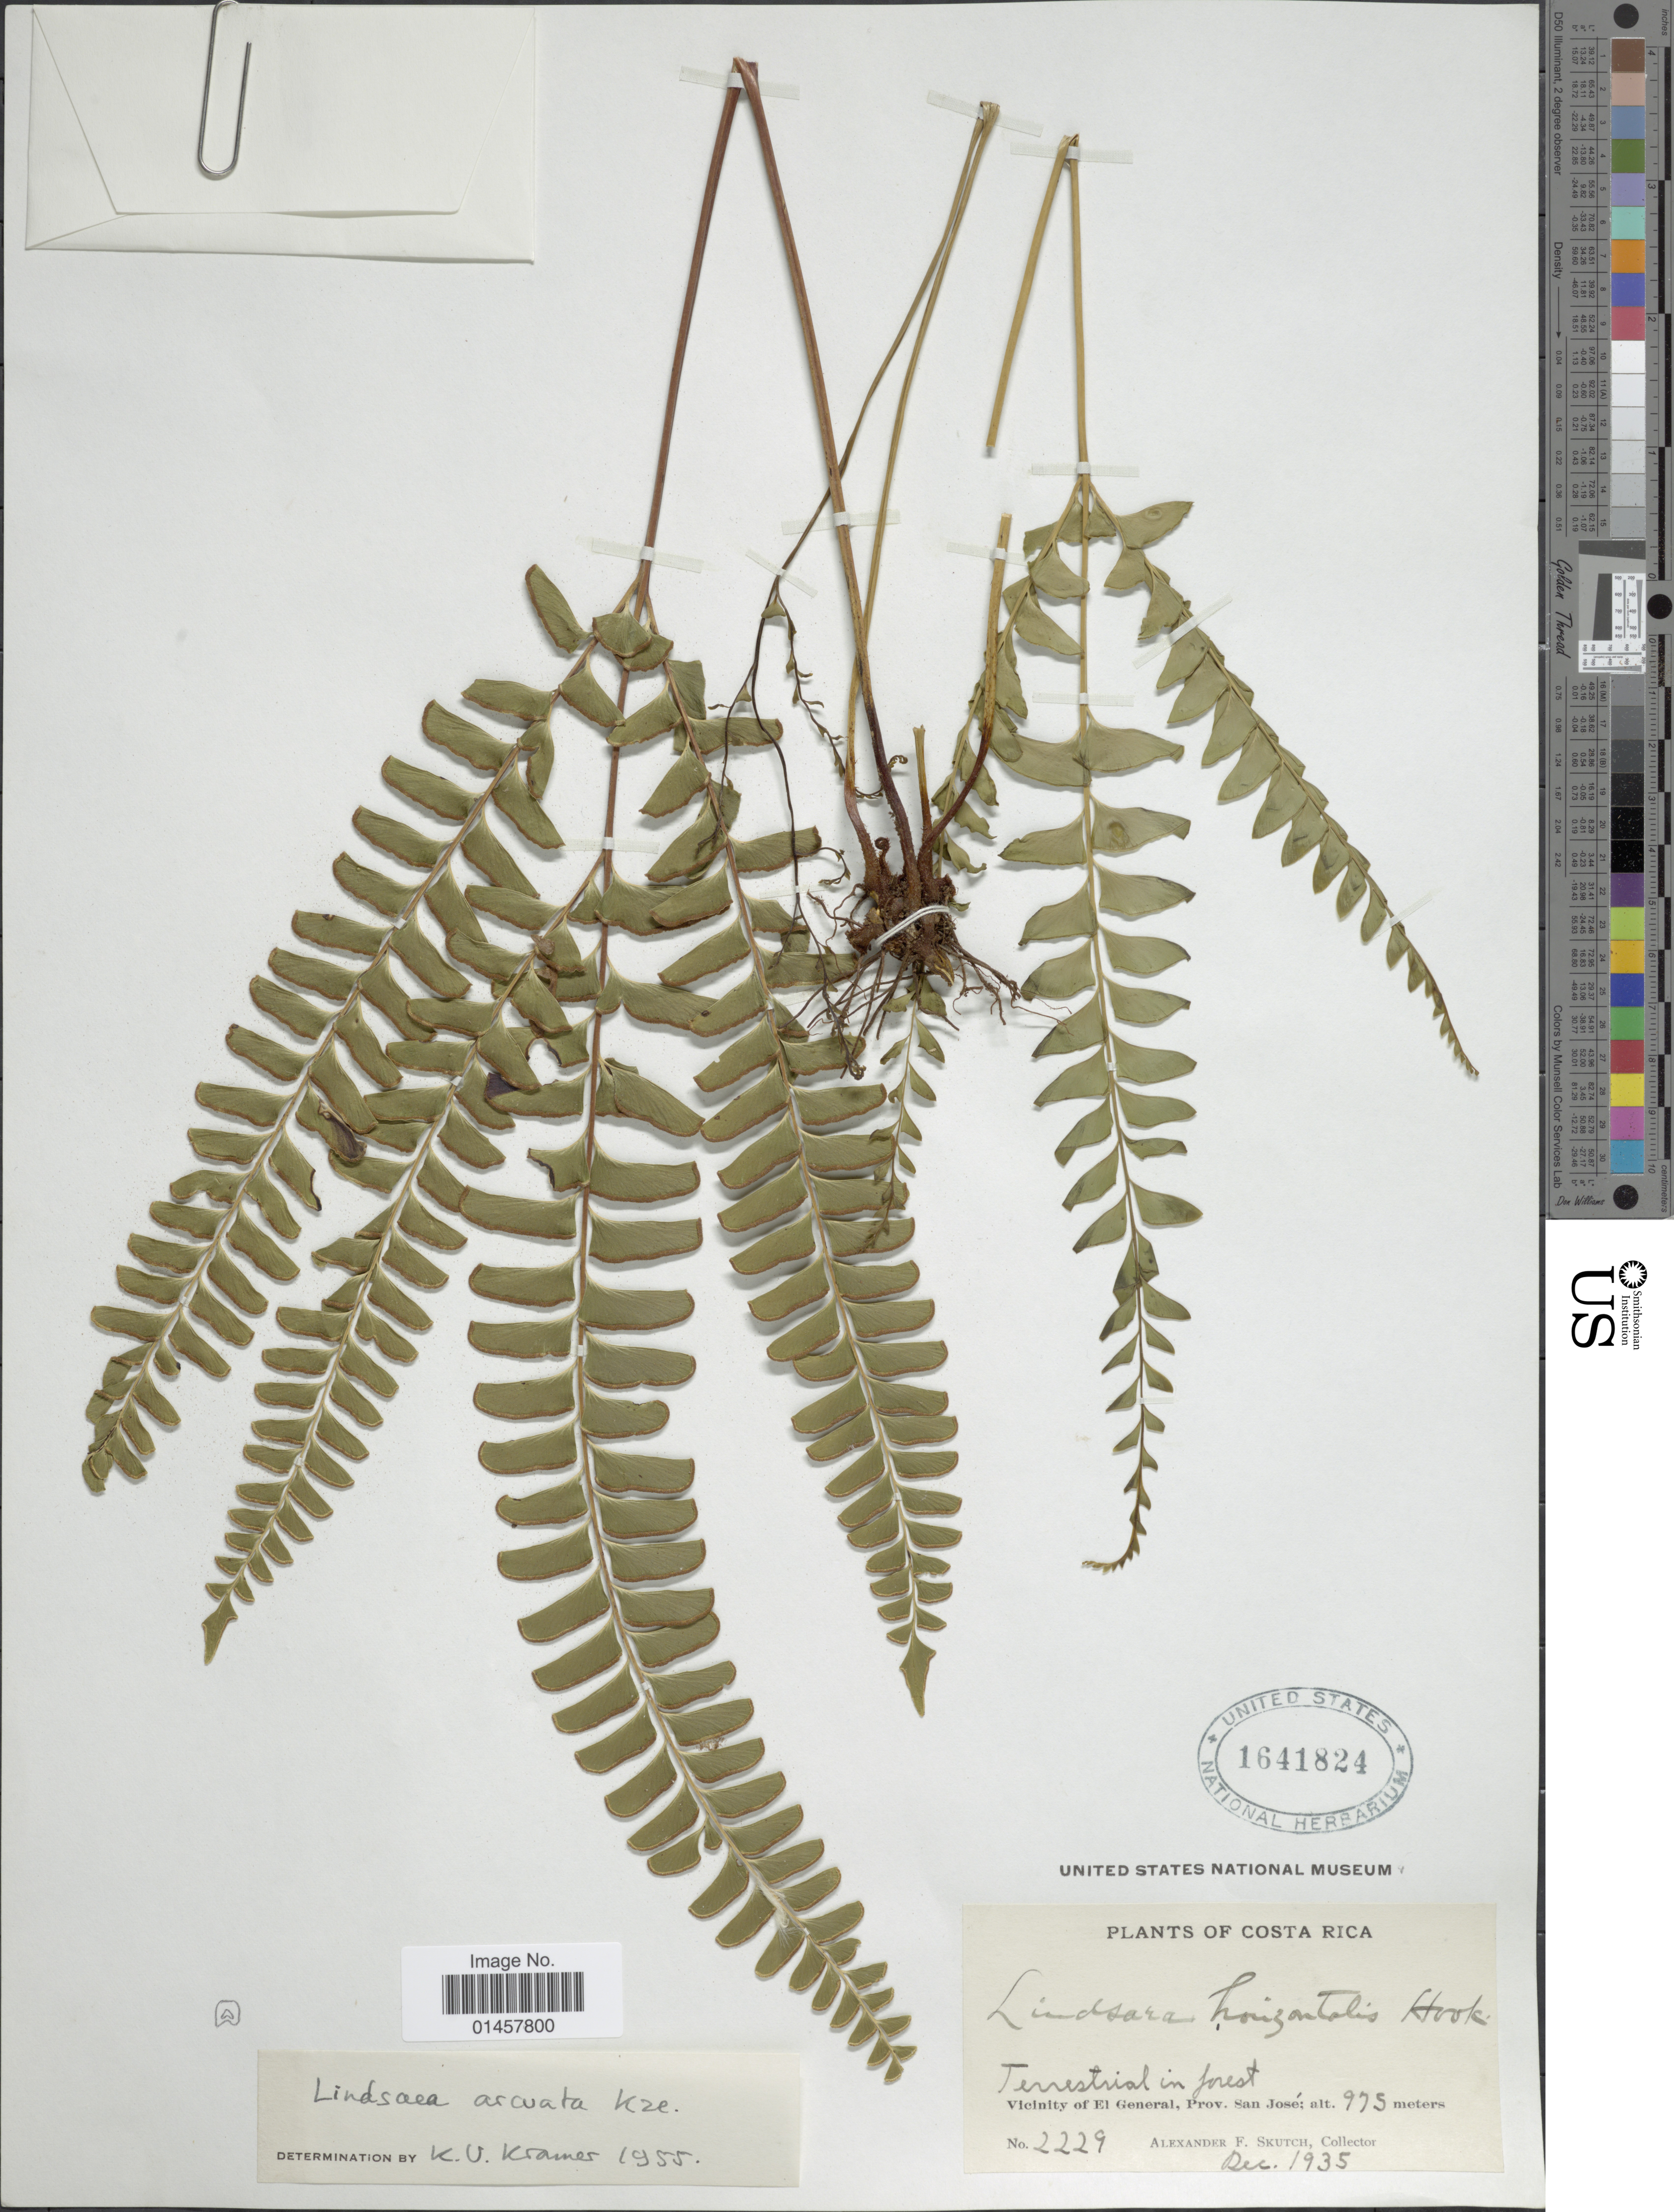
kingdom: Plantae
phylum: Tracheophyta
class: Polypodiopsida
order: Polypodiales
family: Lindsaeaceae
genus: Lindsaea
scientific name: Lindsaea arcuata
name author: Kunze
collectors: A. F. Skutch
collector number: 2229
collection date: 1935-12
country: Costa Rica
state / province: San José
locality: Costa Rica, Vicinity of El General, Prov. San José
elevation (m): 975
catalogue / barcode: US 1641824